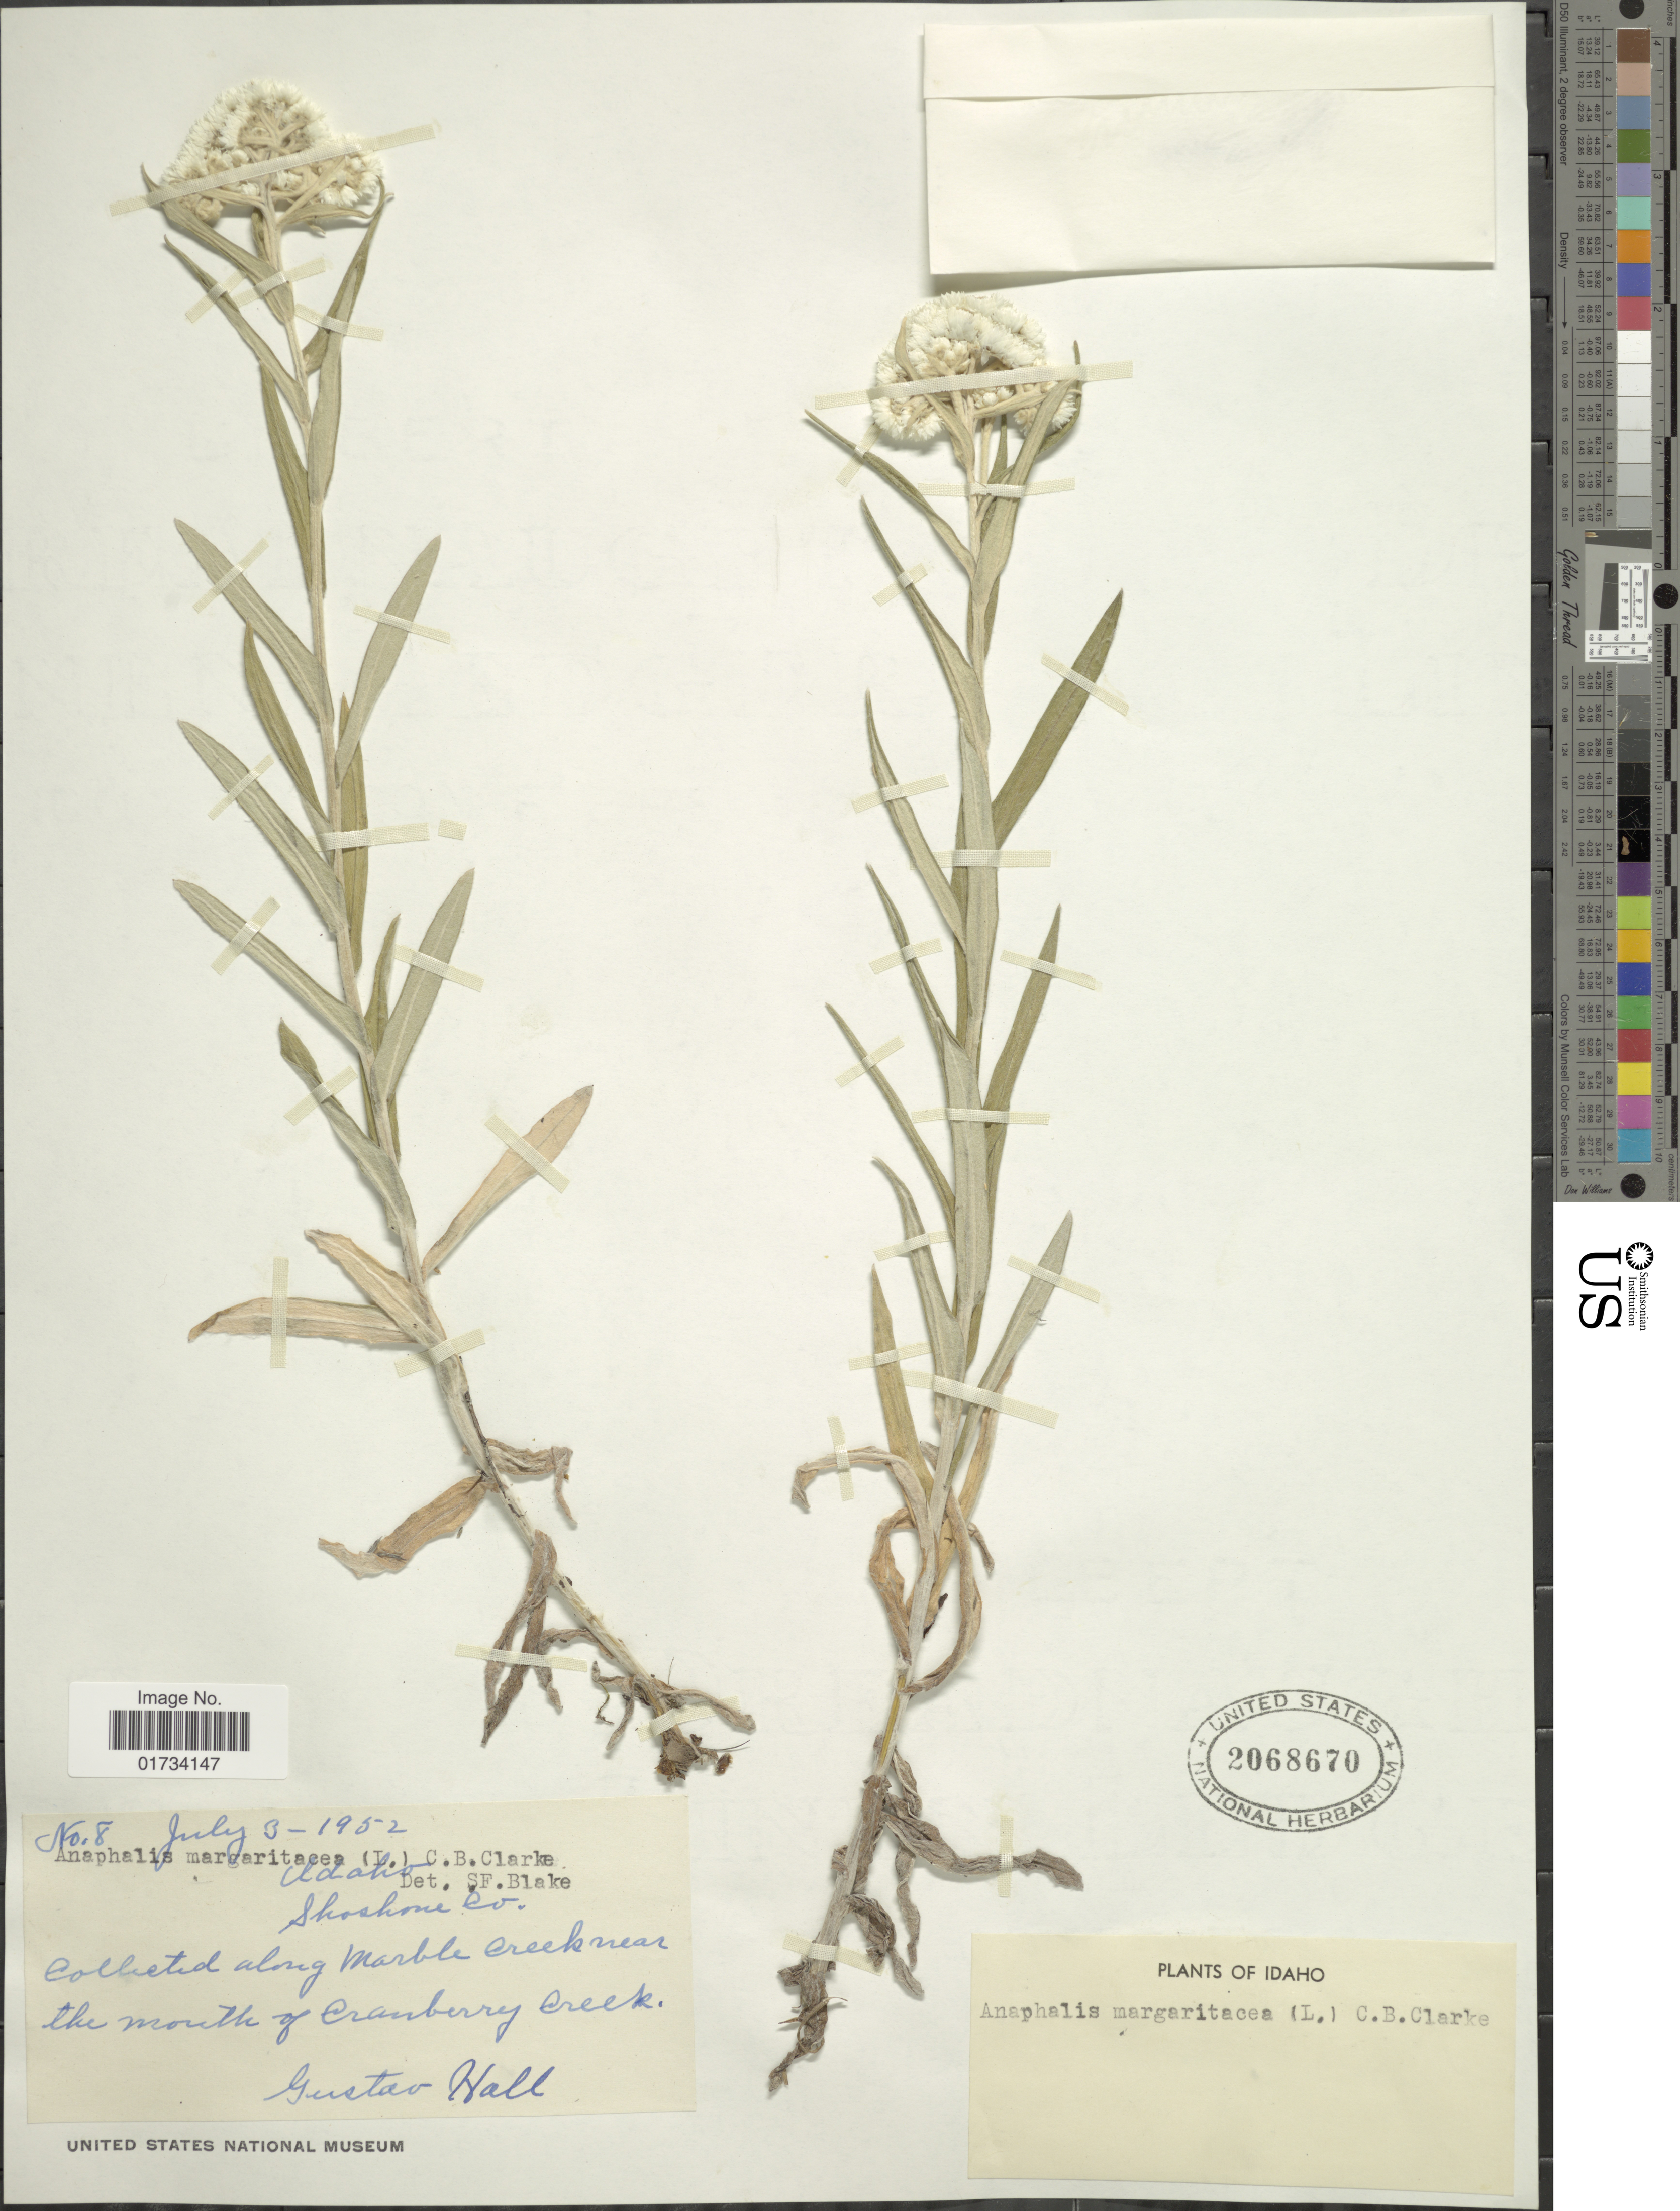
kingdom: Plantae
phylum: Tracheophyta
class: Magnoliopsida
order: Asterales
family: Asteraceae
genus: Anaphalis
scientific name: Anaphalis margaritacea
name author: (L.) Benth. & Hook. f.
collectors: G. Hall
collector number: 8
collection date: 1952-07-03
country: United States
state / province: Idaho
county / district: Shoshone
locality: Along Marble Creek near the mouth of Cranberry Creek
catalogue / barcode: US 2068670